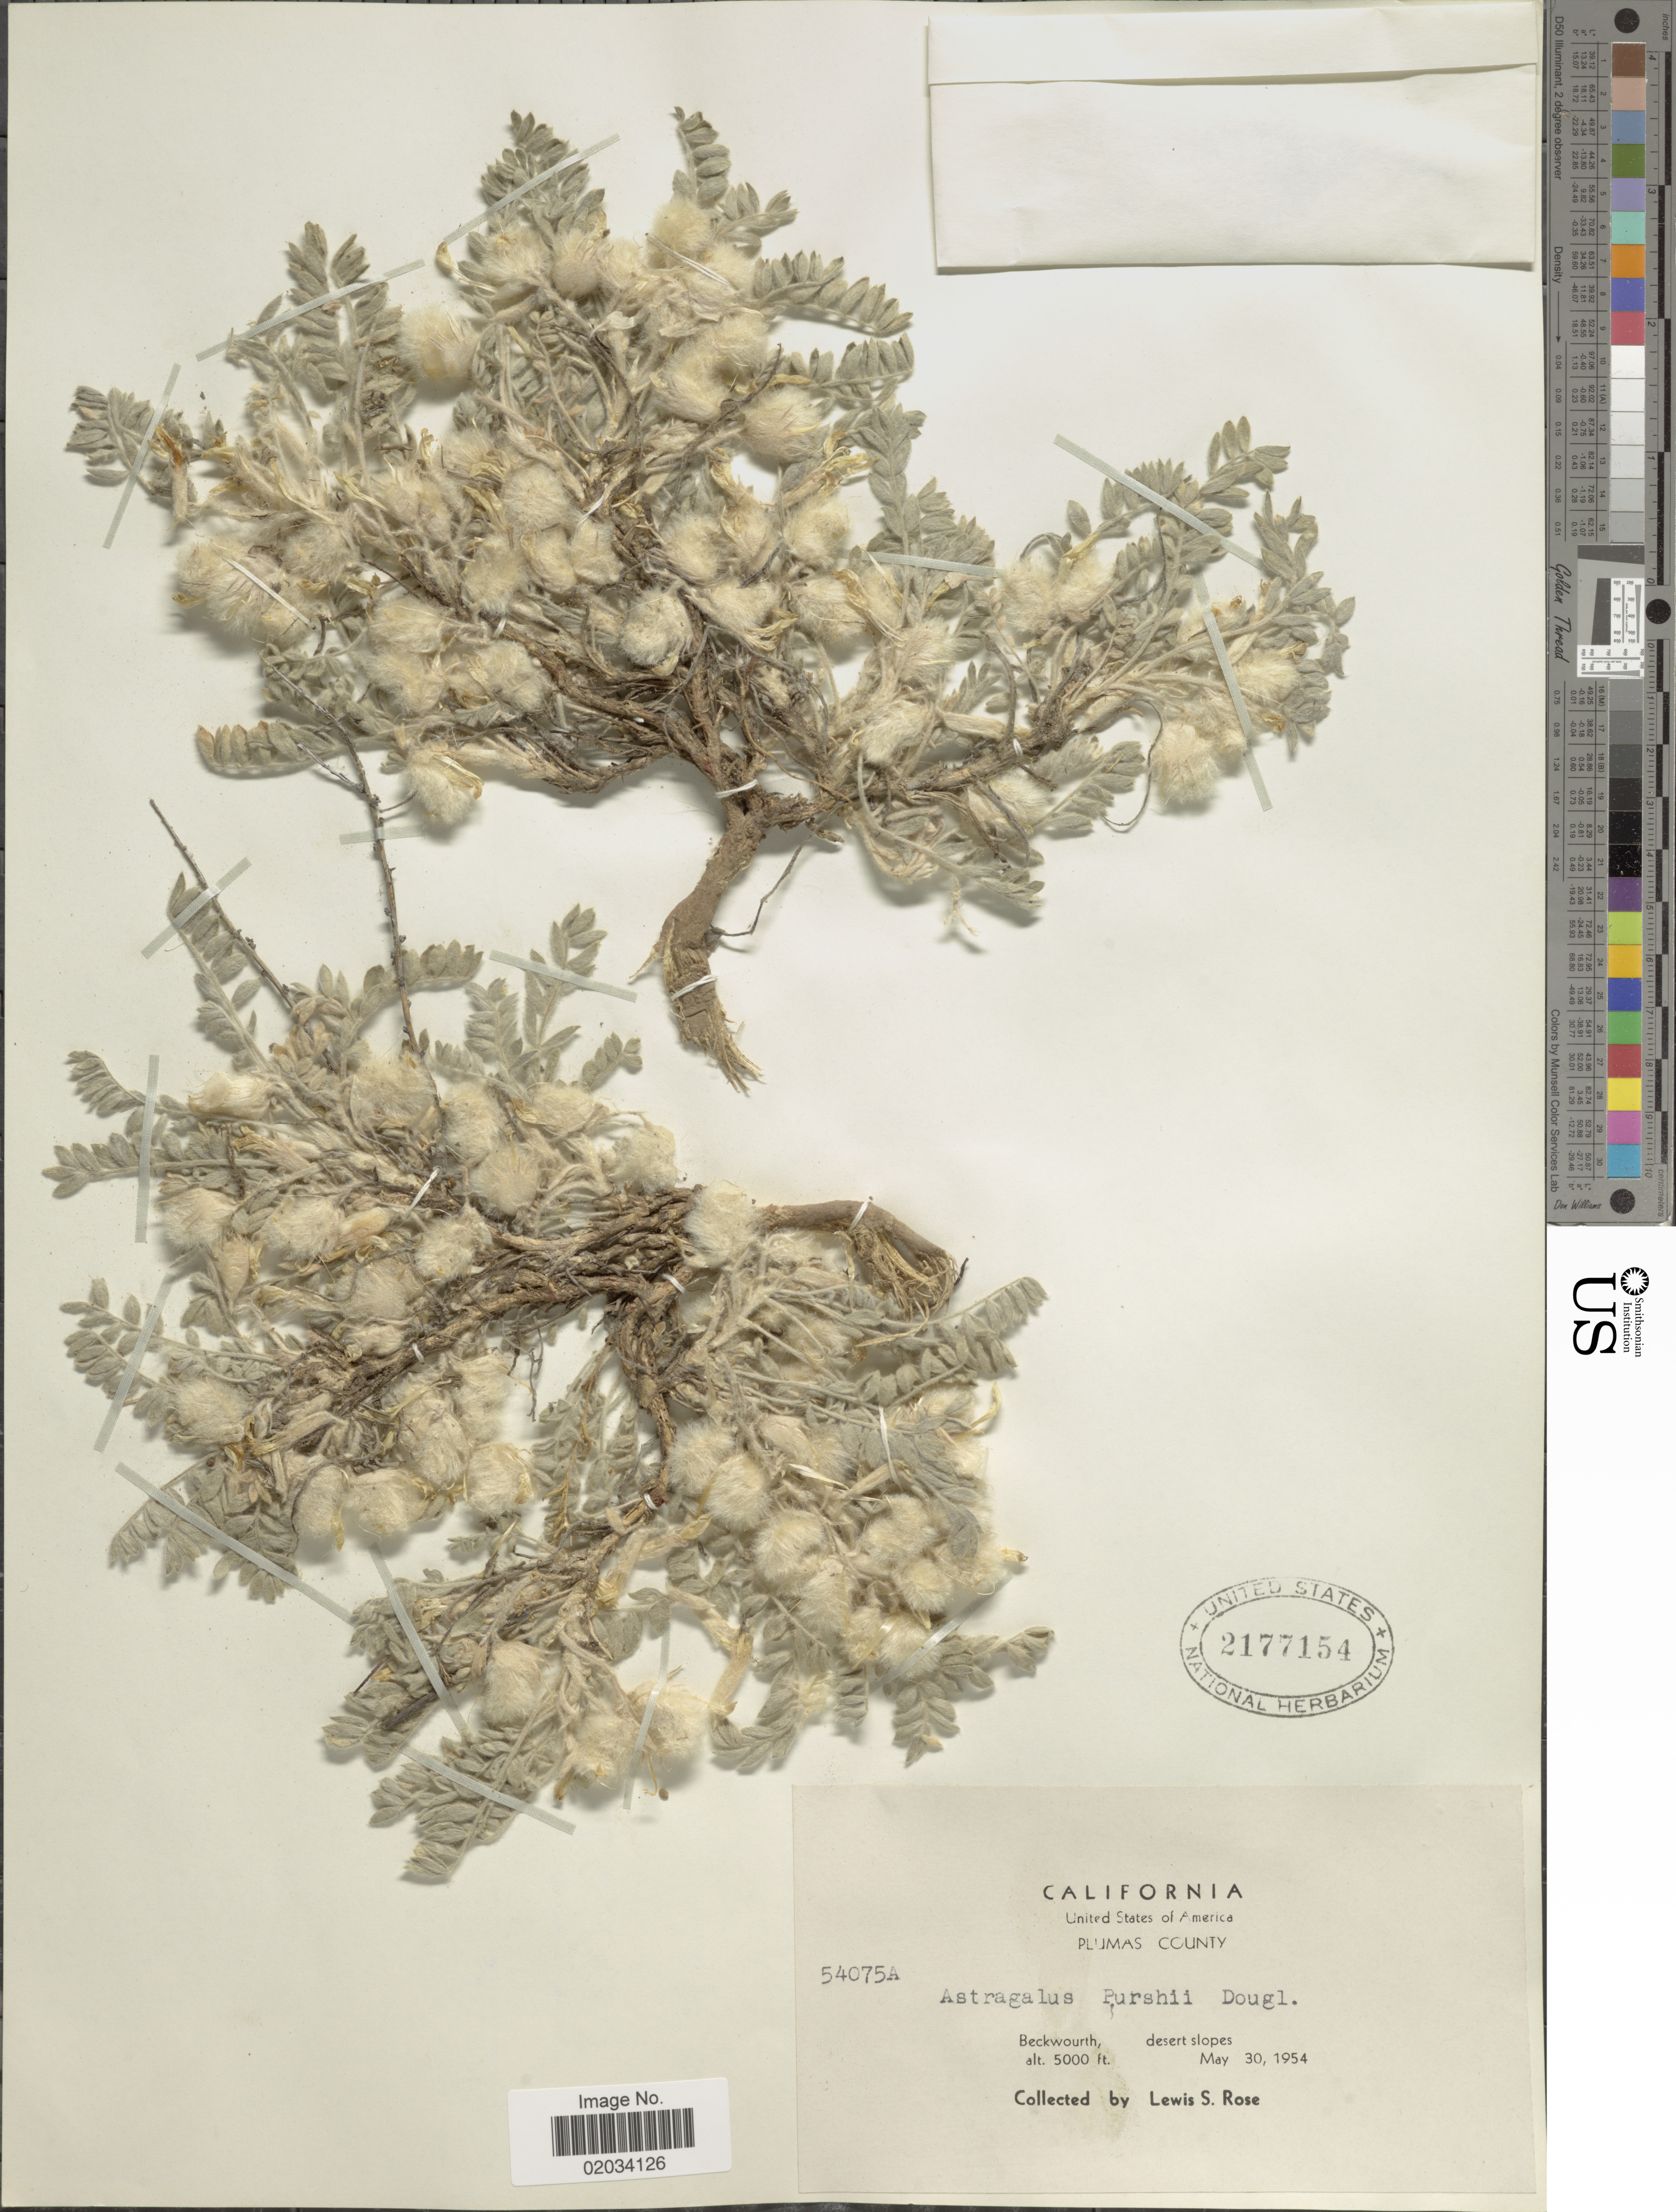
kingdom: Plantae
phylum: Tracheophyta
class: Magnoliopsida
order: Fabales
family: Fabaceae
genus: Astragalus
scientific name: Astragalus purshii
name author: Douglas ex Hook.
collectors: L. S. Rose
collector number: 54075A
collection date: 1954-05-30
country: United States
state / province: California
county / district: Plumas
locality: Plumas County, Beckwourth, desert slopes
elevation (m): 1524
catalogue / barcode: US 2177154